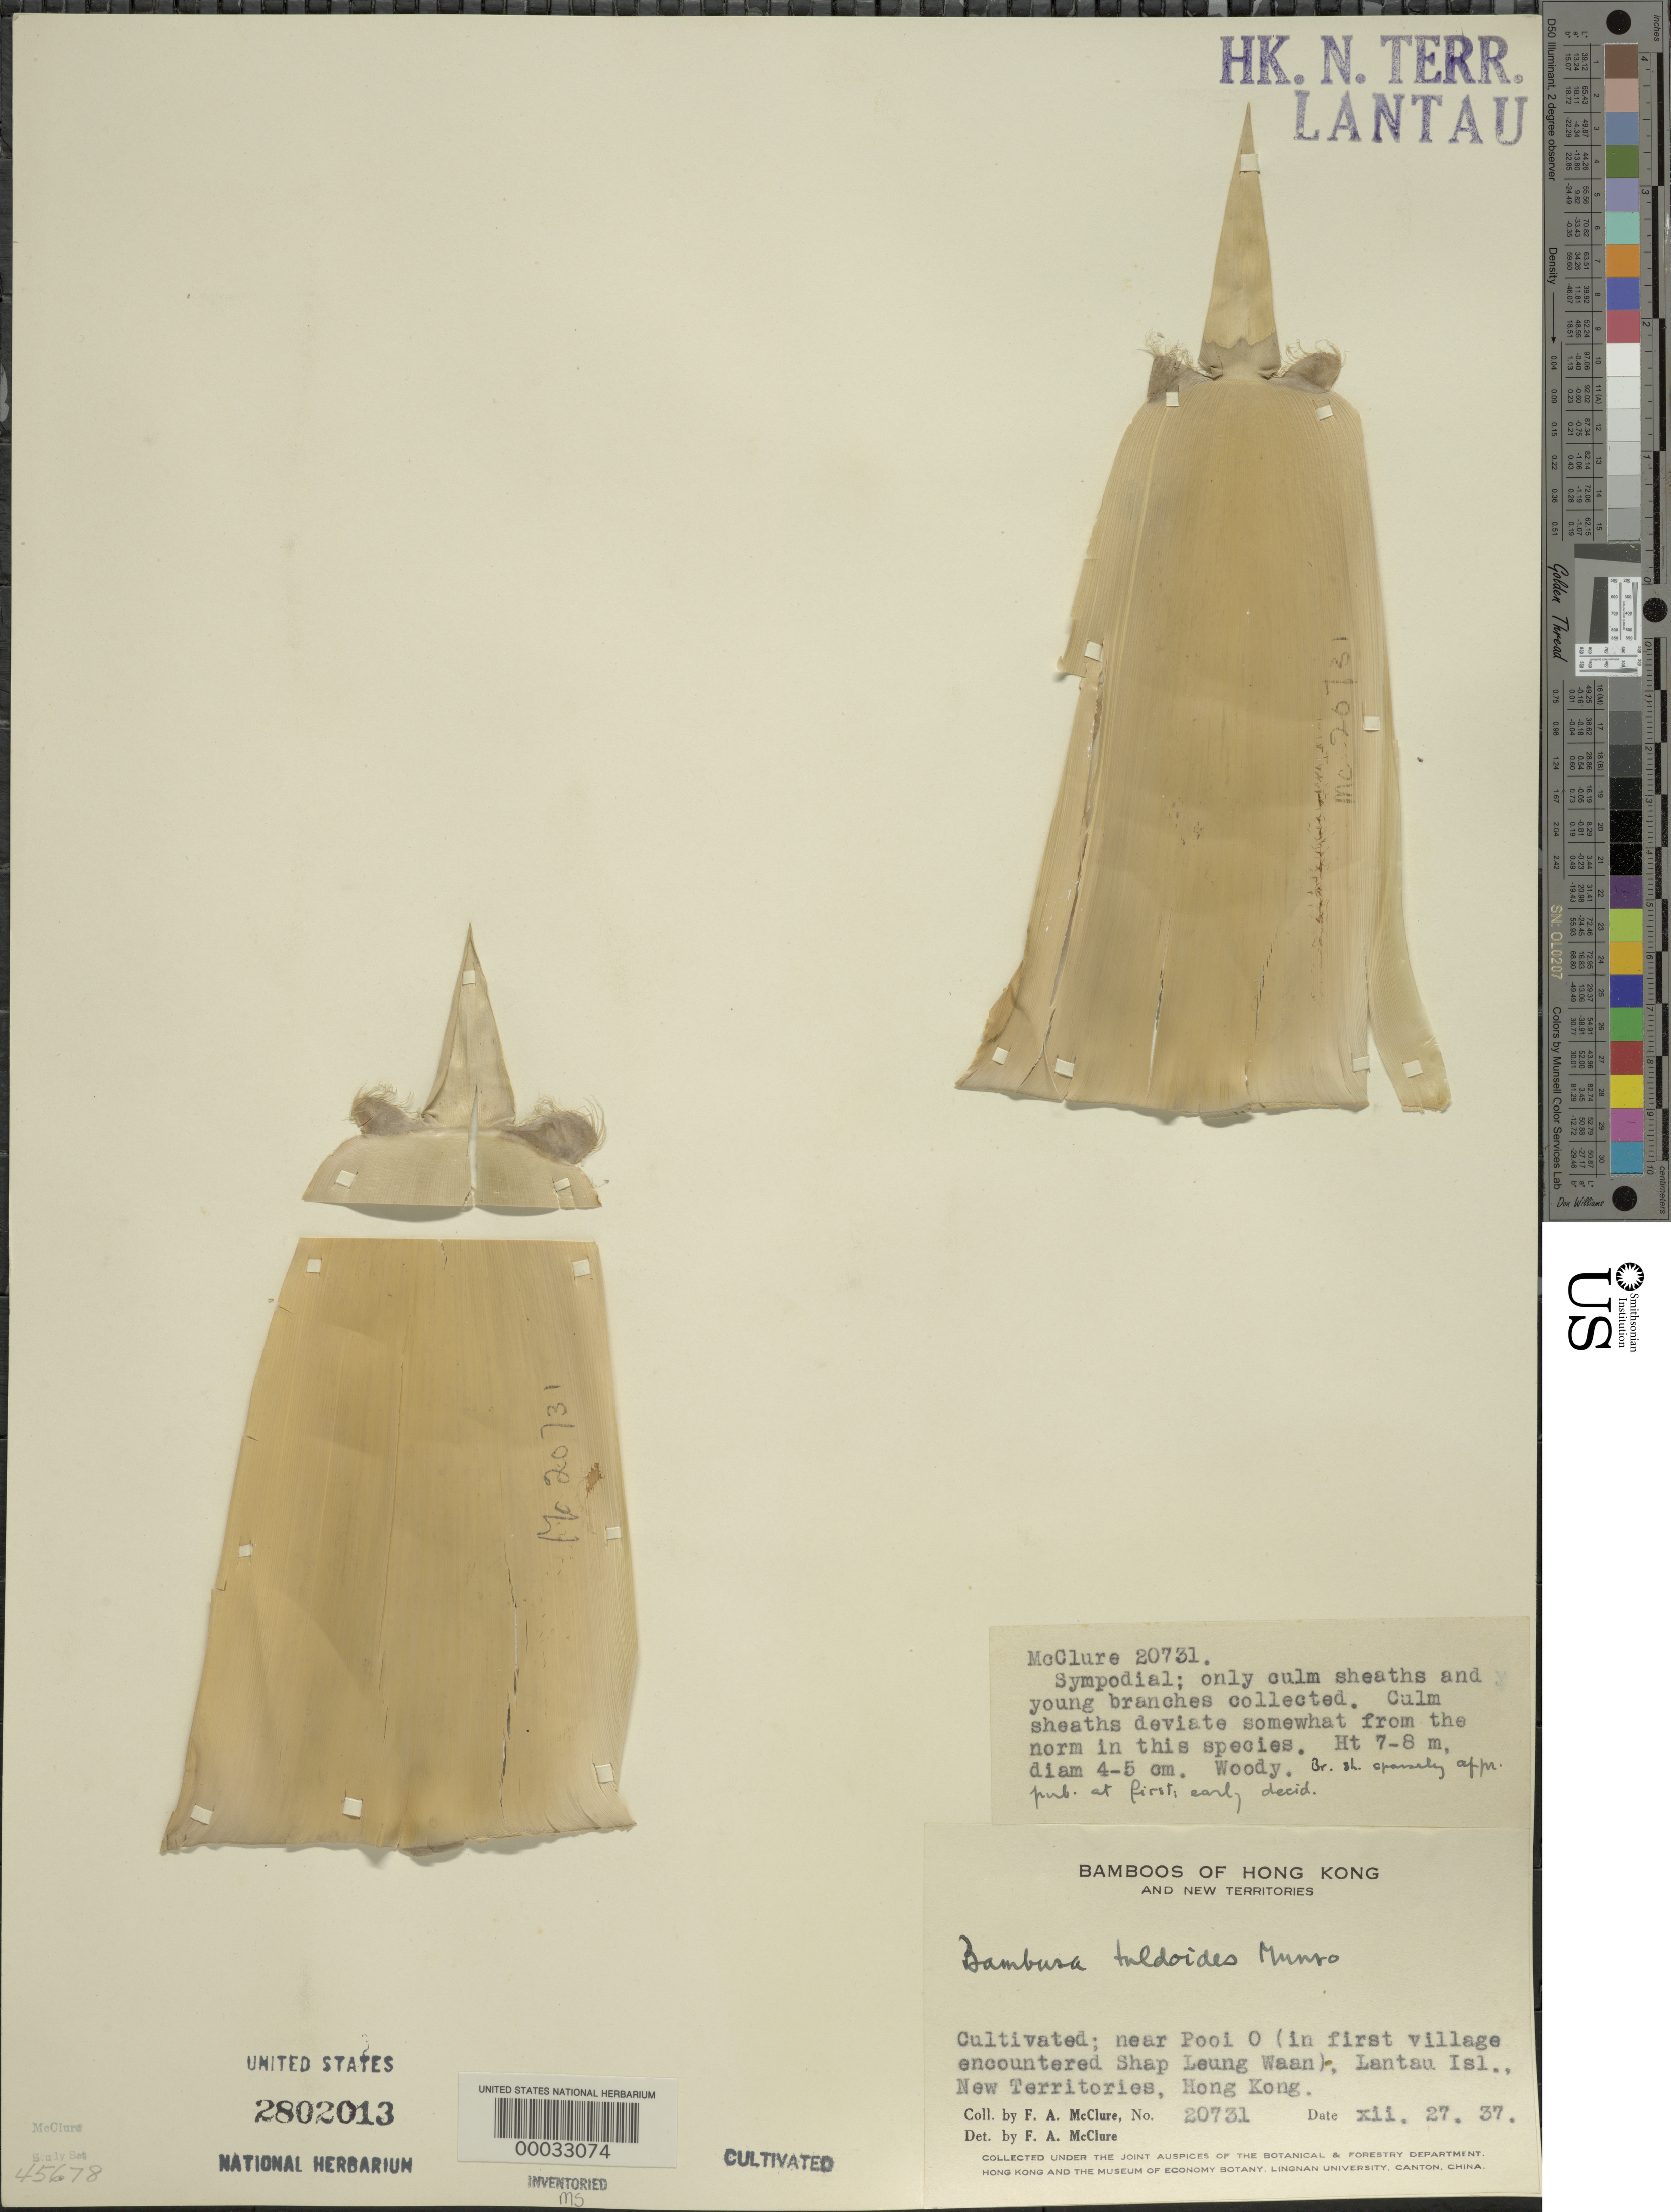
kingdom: Plantae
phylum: Tracheophyta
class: Liliopsida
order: Poales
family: Poaceae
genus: Bambusa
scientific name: Bambusa tuldoides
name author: Munro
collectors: F. A. McClure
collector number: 20731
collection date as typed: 27 Dec 1937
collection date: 1937-12-27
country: China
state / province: Hong Kong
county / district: New Territories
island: Lan Tao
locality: Shap leung waan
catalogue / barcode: US 2802013